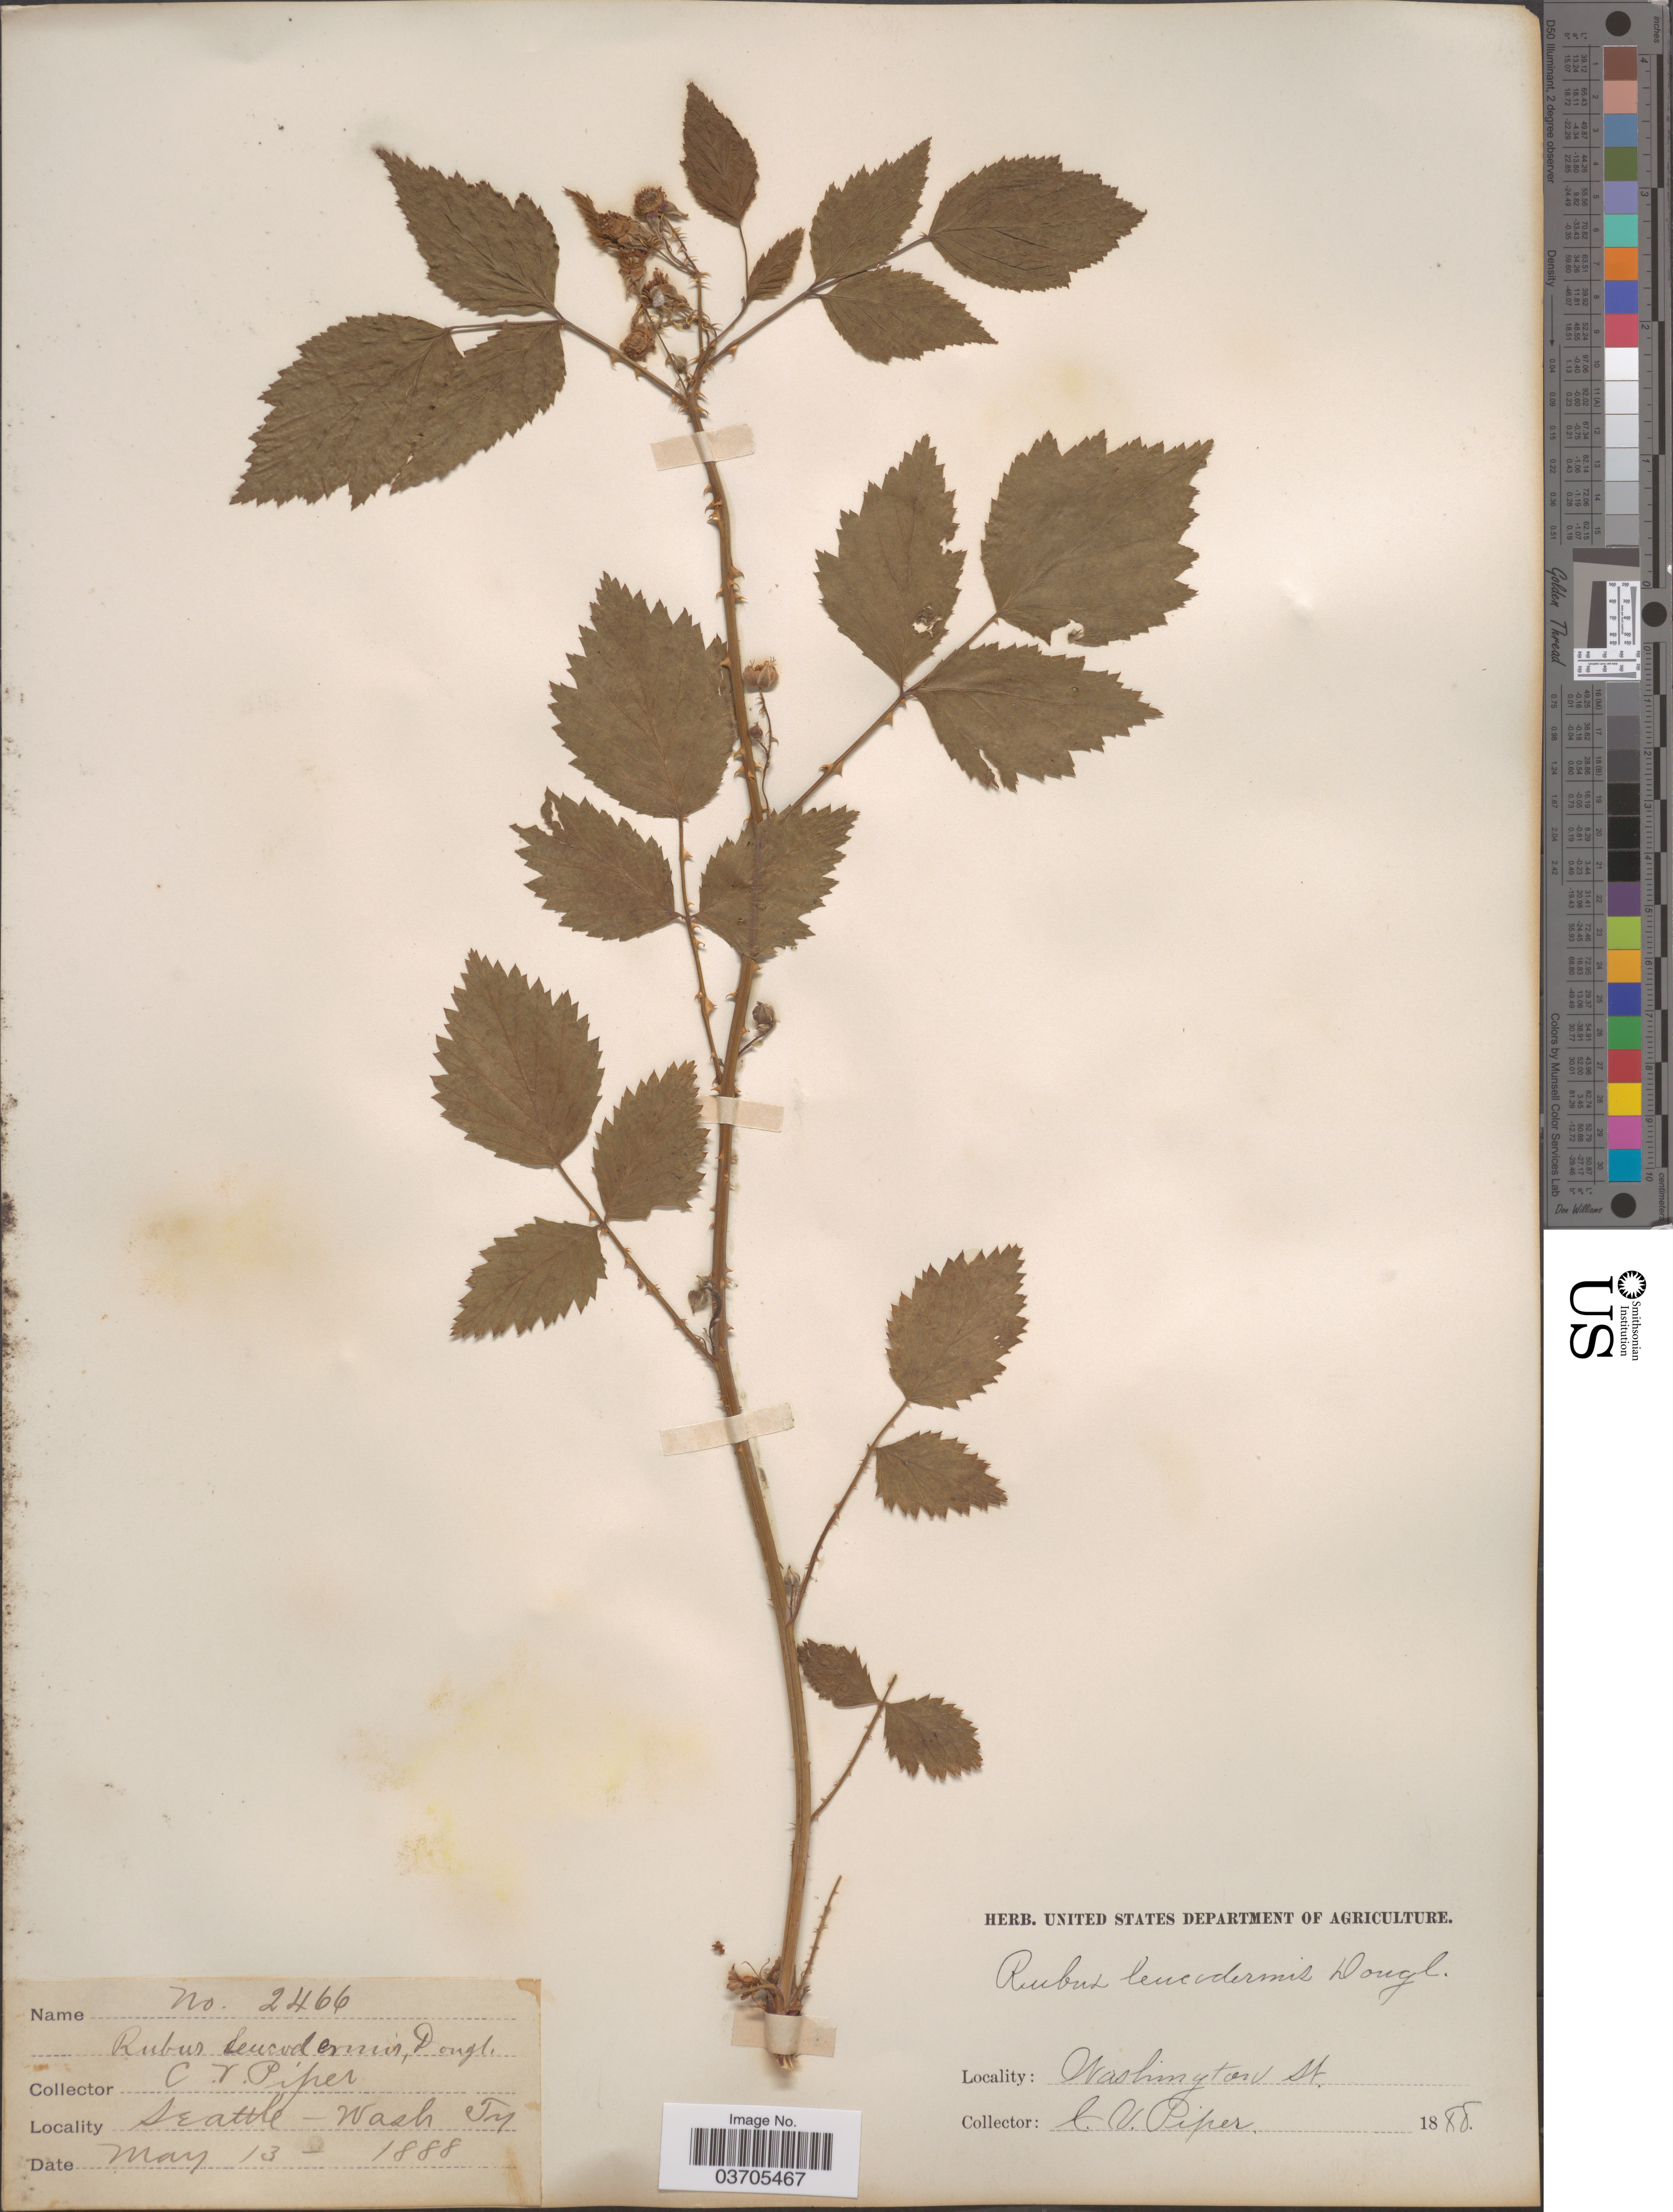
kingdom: Plantae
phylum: Tracheophyta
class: Magnoliopsida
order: Rosales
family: Rosaceae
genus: Rubus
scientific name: Rubus leucodermis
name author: Douglas ex Torr. & A. Gray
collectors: C. V. Piper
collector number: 2466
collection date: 1888-05-13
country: United States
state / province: Washington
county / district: King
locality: Seattle - Wash. Ty.